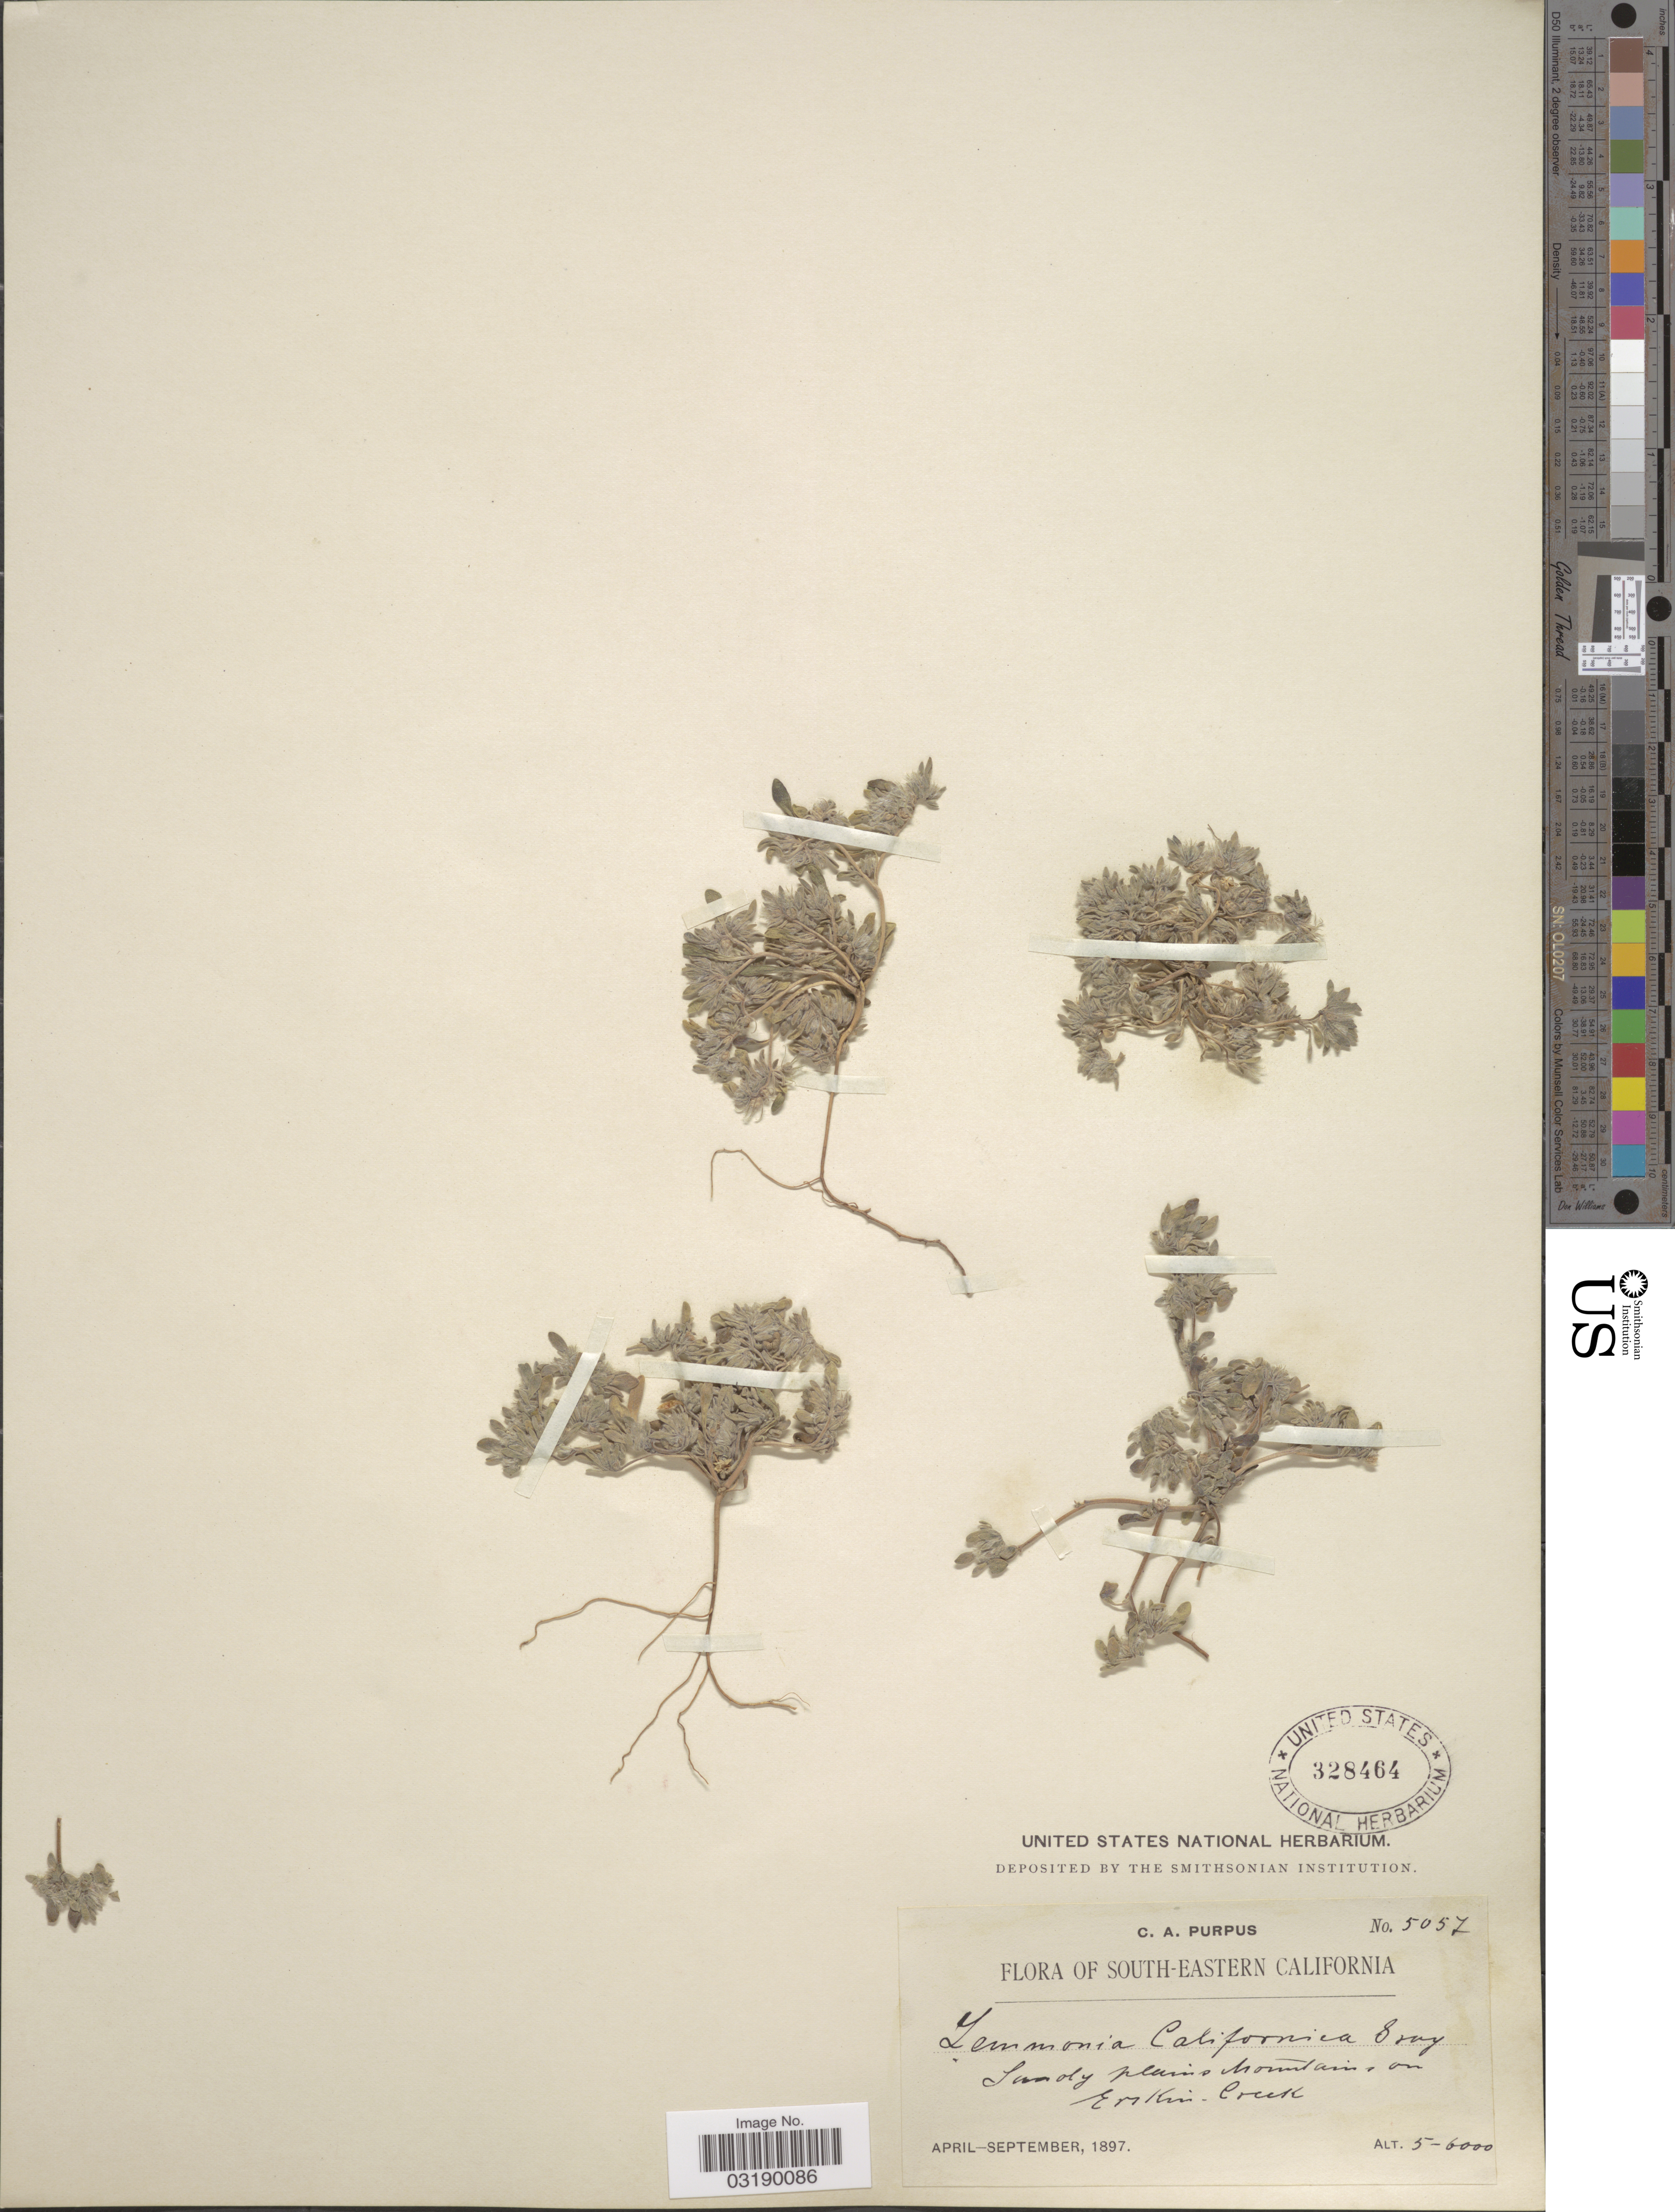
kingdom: Plantae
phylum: Tracheophyta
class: Magnoliopsida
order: Boraginales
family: Namaceae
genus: Nama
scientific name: Nama californica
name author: (A. Gray) J.D. Bacon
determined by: Strong, Mark T., (BOT), Smithsonian Institution - National Museum of Natural History (UNITED STATES)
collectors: C. A. Purpus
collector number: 5057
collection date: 1897-04/1897-09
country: United States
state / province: California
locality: South-Eastern California. Sandy plains Mountains, on Erskin Creek.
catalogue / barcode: US 328464